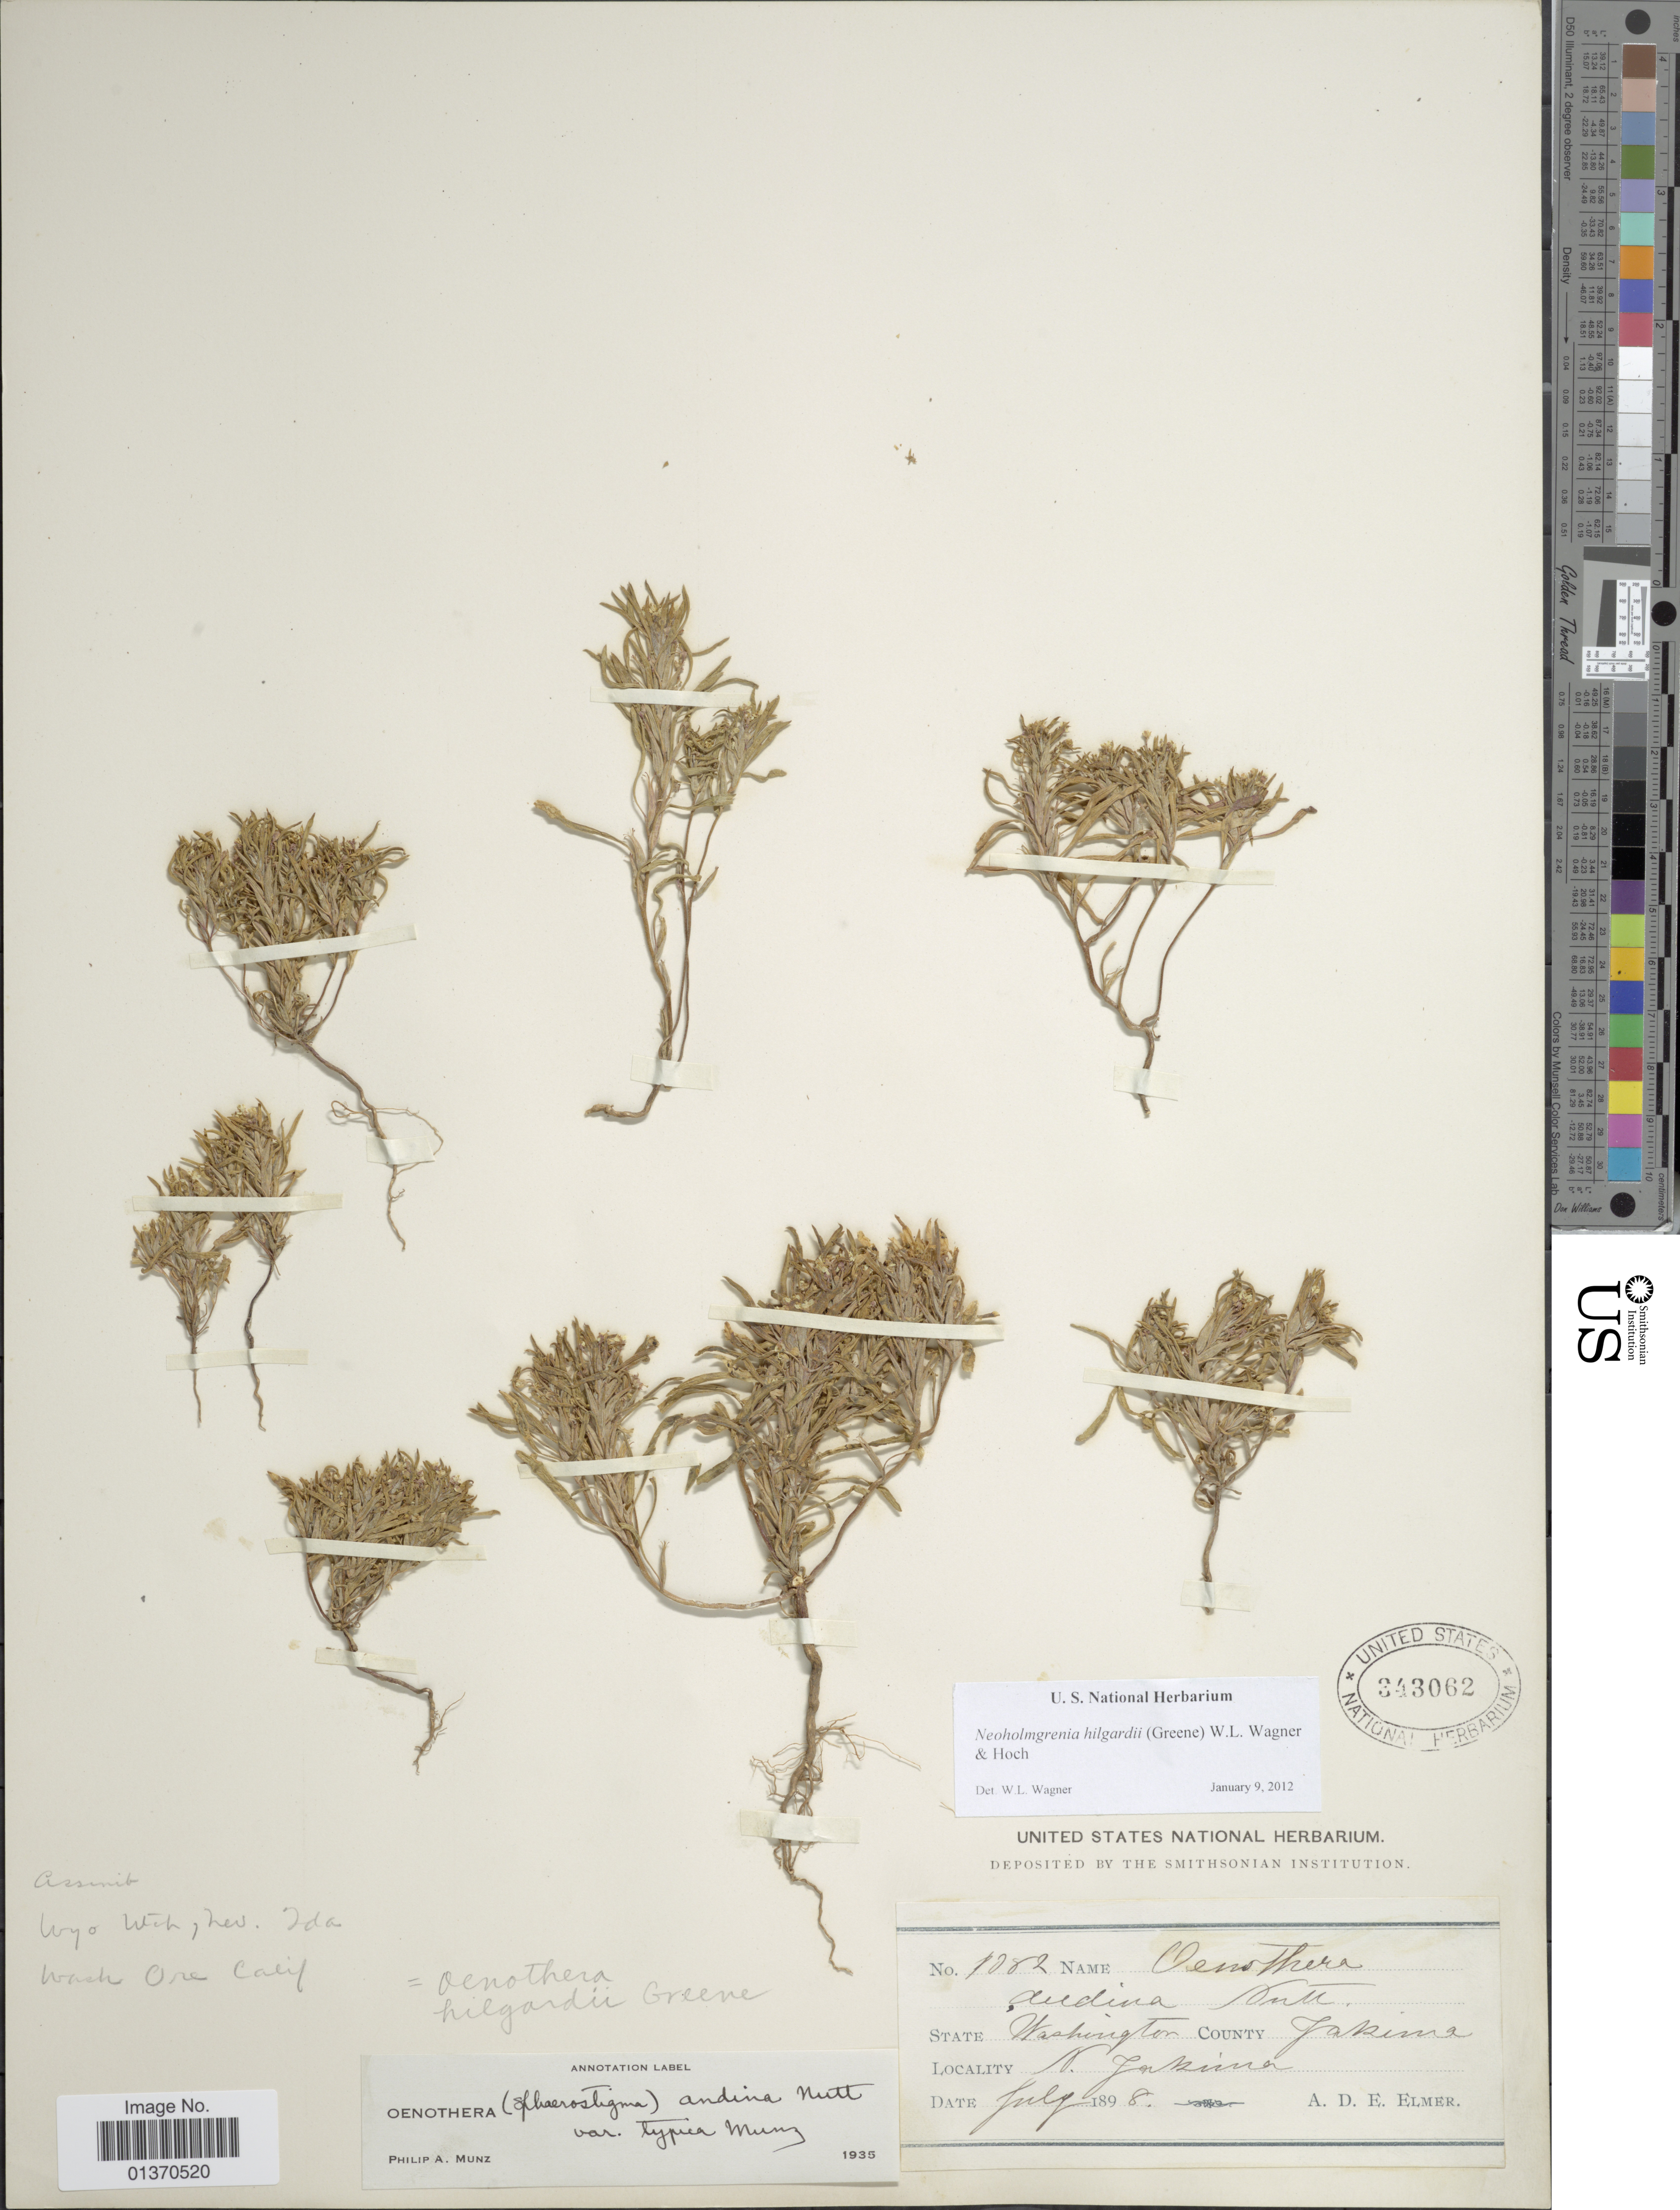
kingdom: Plantae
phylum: Tracheophyta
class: Magnoliopsida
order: Myrtales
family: Onagraceae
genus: Neoholmgrenia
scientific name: Neoholmgrenia hilgardii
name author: (Greene) W.L. Wagner & Hoch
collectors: A. D. E. Elmer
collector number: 1082*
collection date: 1898-07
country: United States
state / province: Washington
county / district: Yakima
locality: Yakima, N. Yakima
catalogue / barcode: US 343062